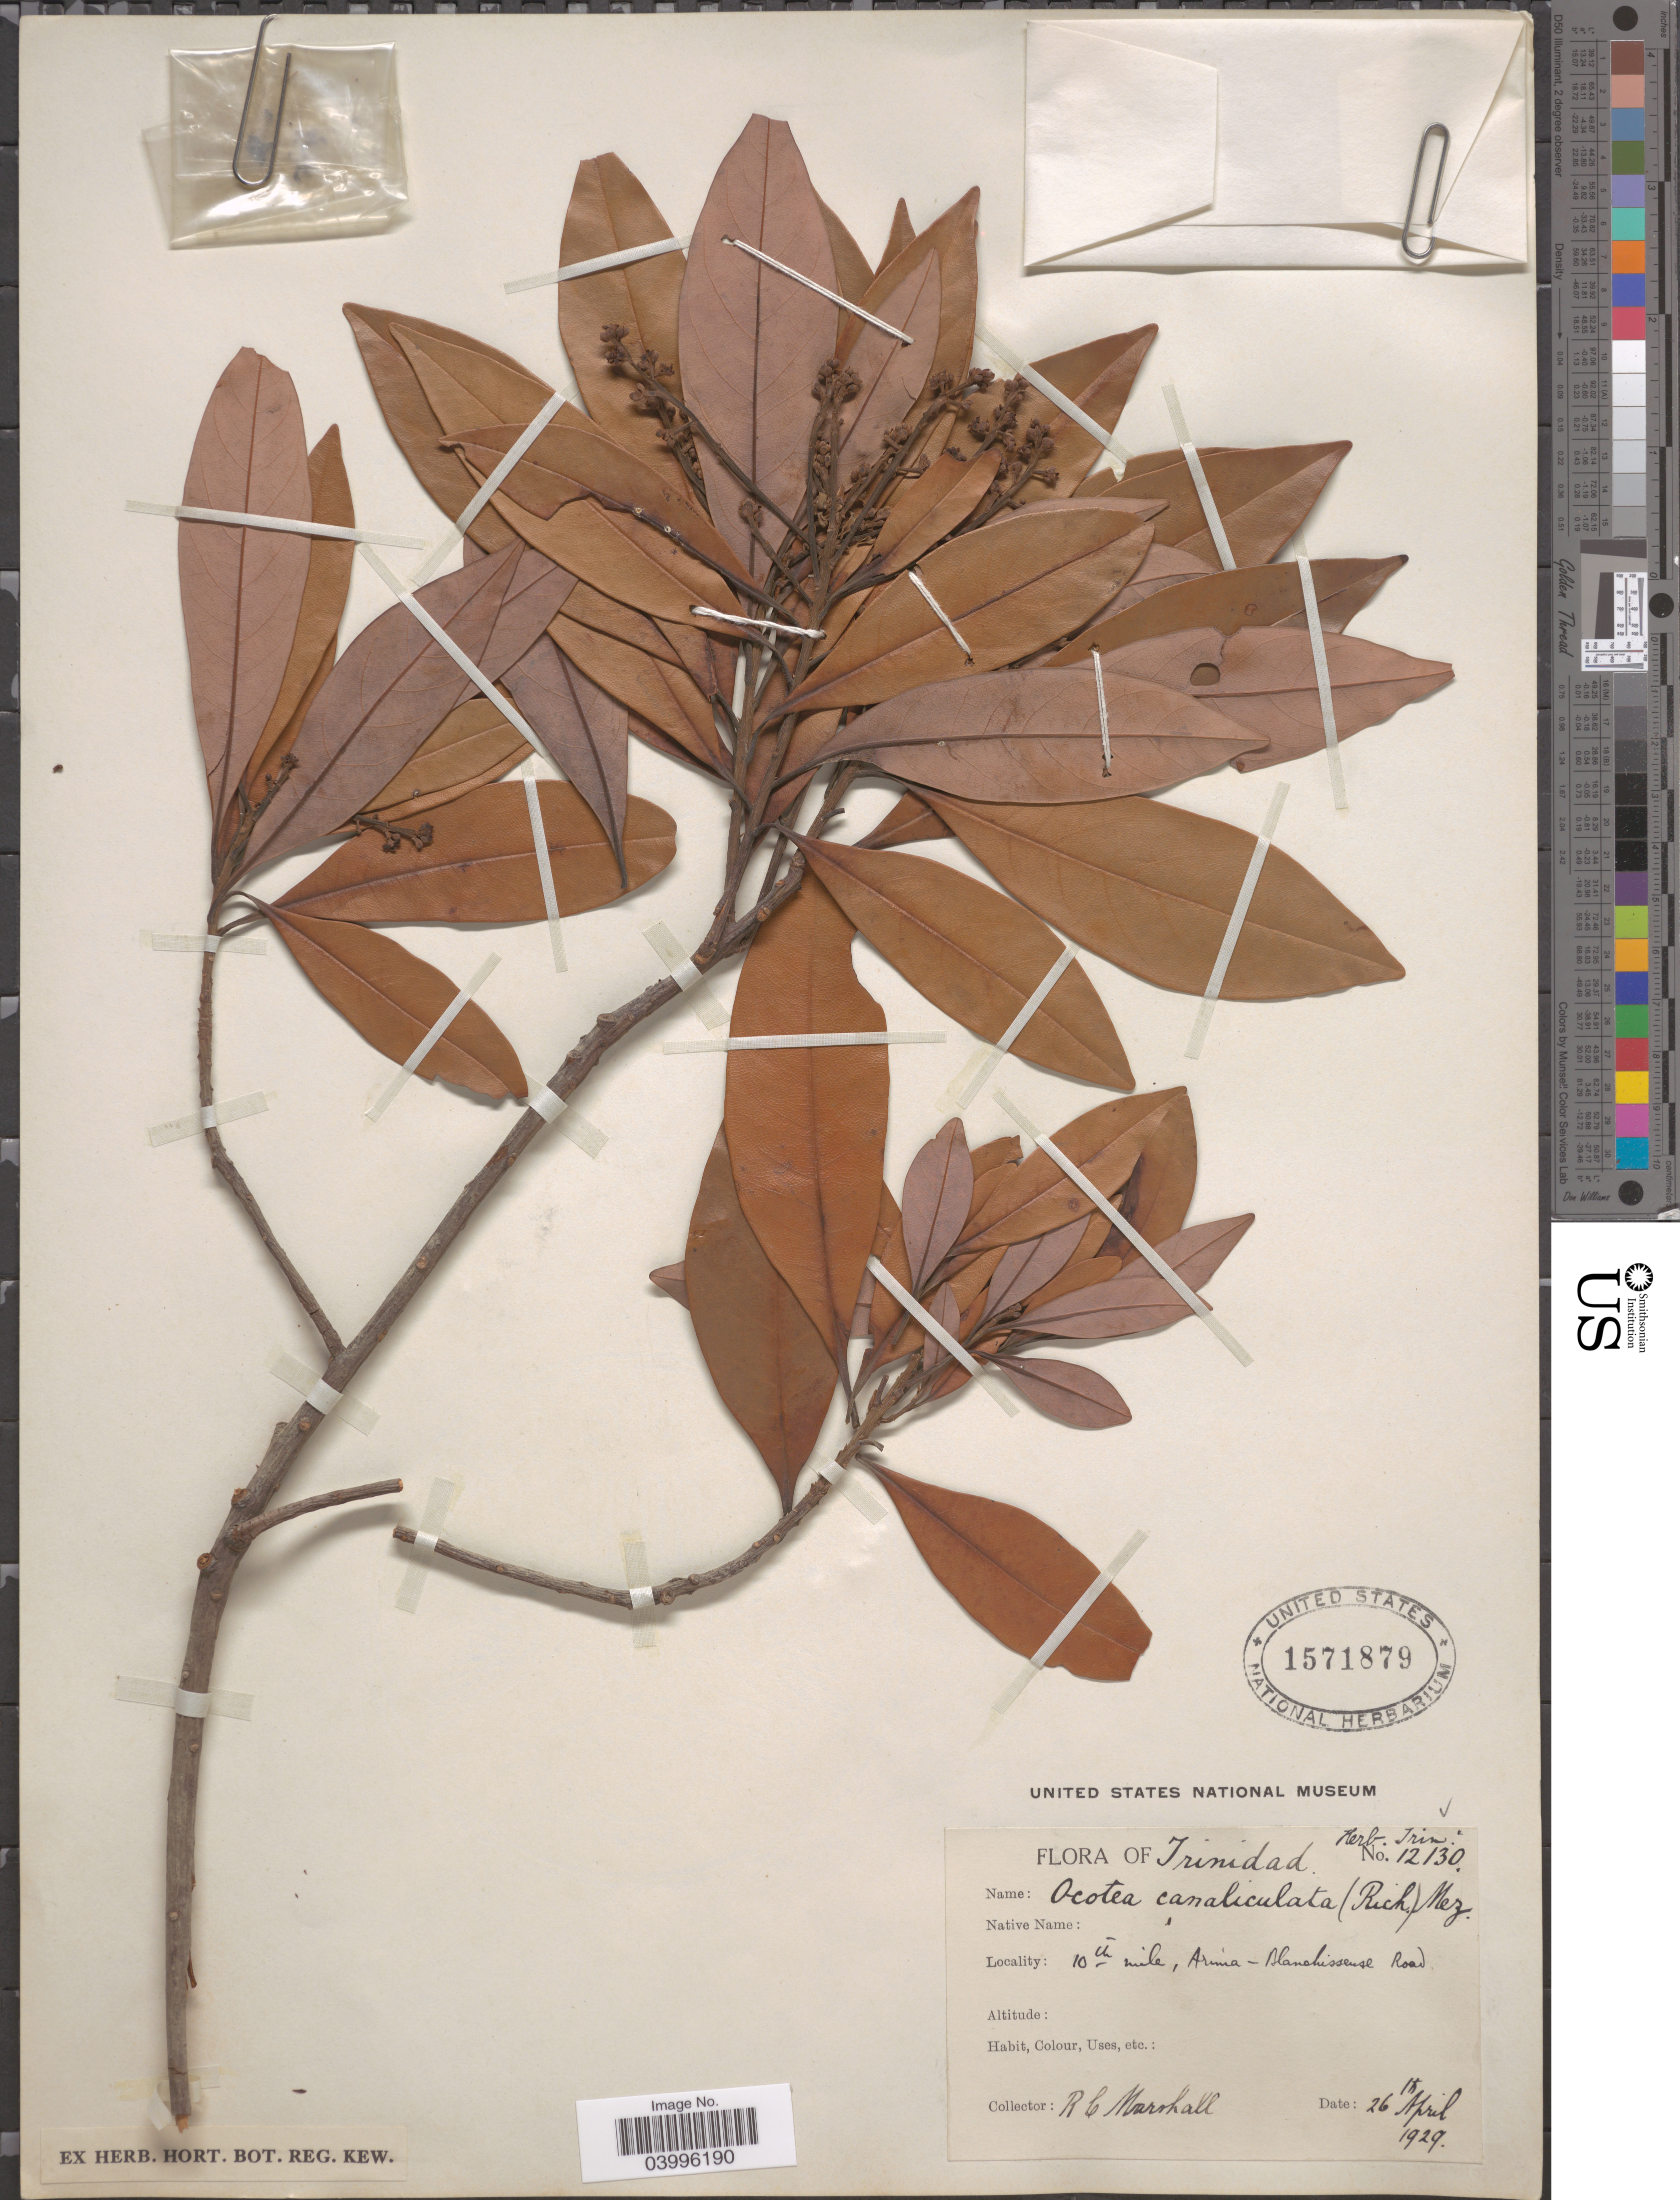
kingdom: Plantae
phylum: Tracheophyta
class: Magnoliopsida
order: Laurales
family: Lauraceae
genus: Ocotea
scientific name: Ocotea canaliculata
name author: (Rich.) Mez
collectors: R. Marshall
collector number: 12130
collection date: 1929-04-26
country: Trinidad and Tobago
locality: Trinidad. 10th mile, Arima-Blanchisseuse Road.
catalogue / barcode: US 1571879